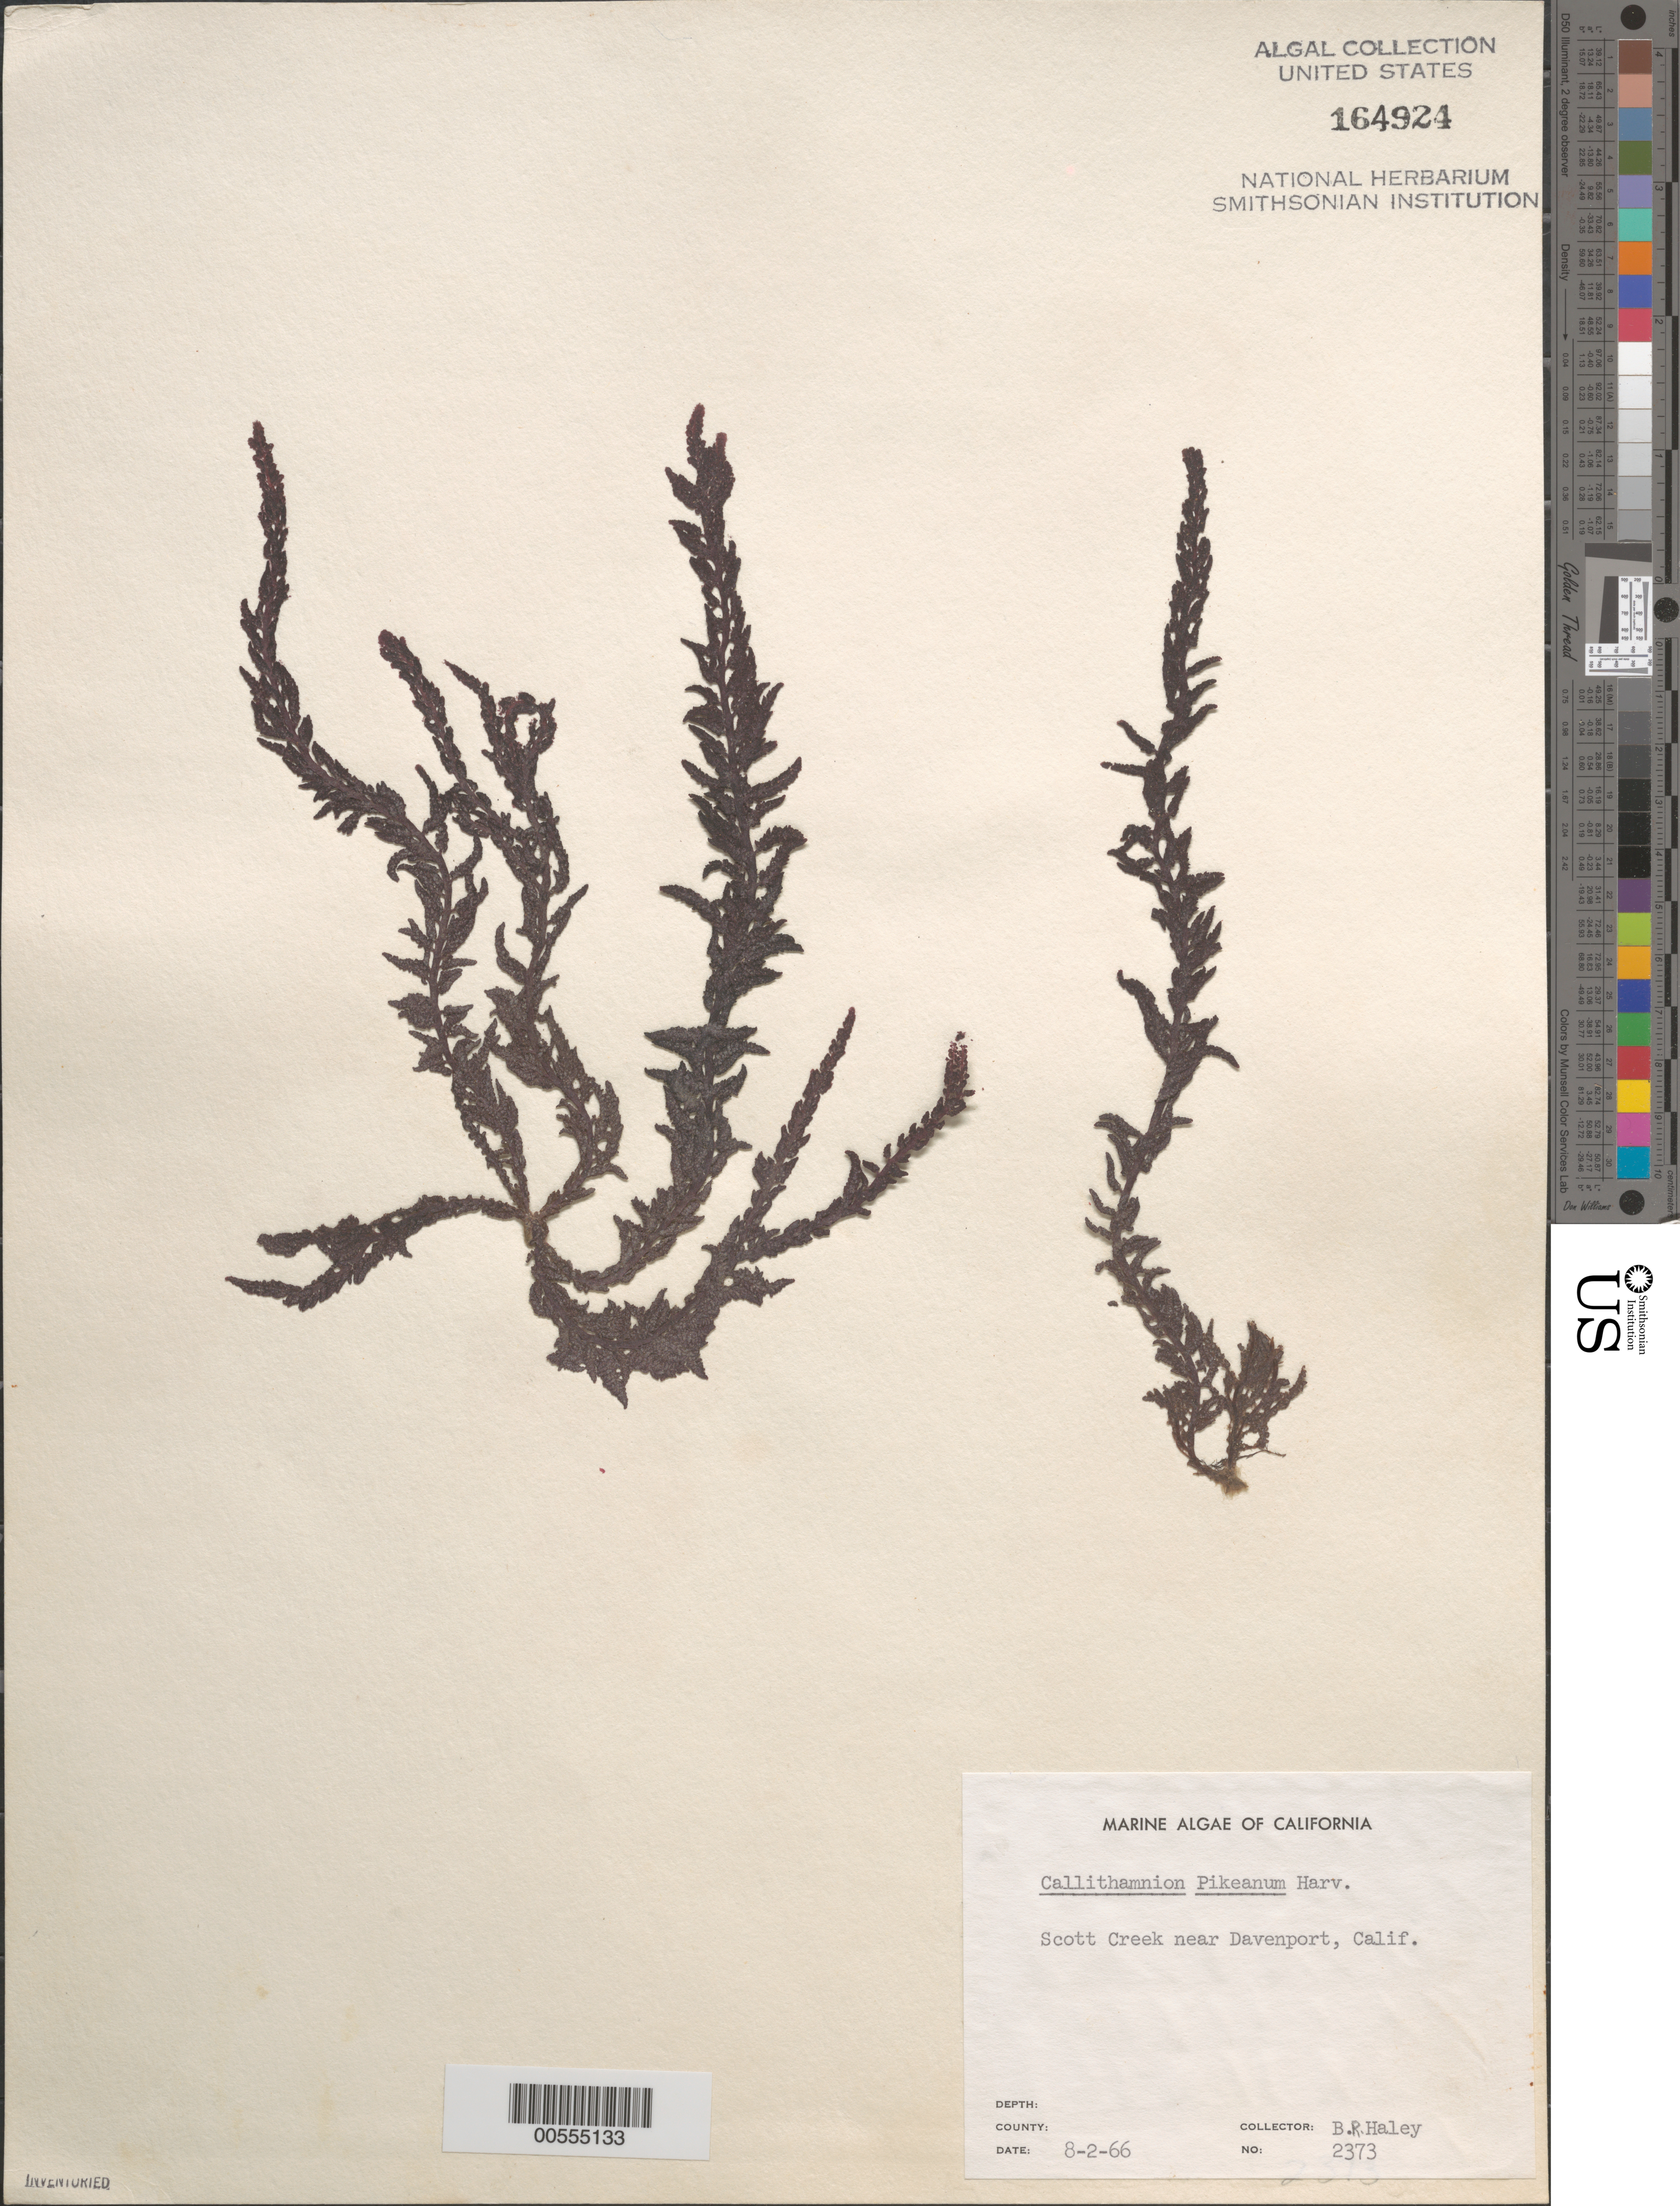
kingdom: Plantae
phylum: Rhodophyta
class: Florideophyceae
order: Ceramiales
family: Callithamniaceae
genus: Callithamnion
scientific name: Callithamnion pikeanum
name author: Harv.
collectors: B. Haley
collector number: Neushul 2373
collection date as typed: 02 Aug 1966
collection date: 1966-08-02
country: United States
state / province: California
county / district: Santa Cruz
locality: Scott Creek, near Davenport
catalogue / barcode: US 164924